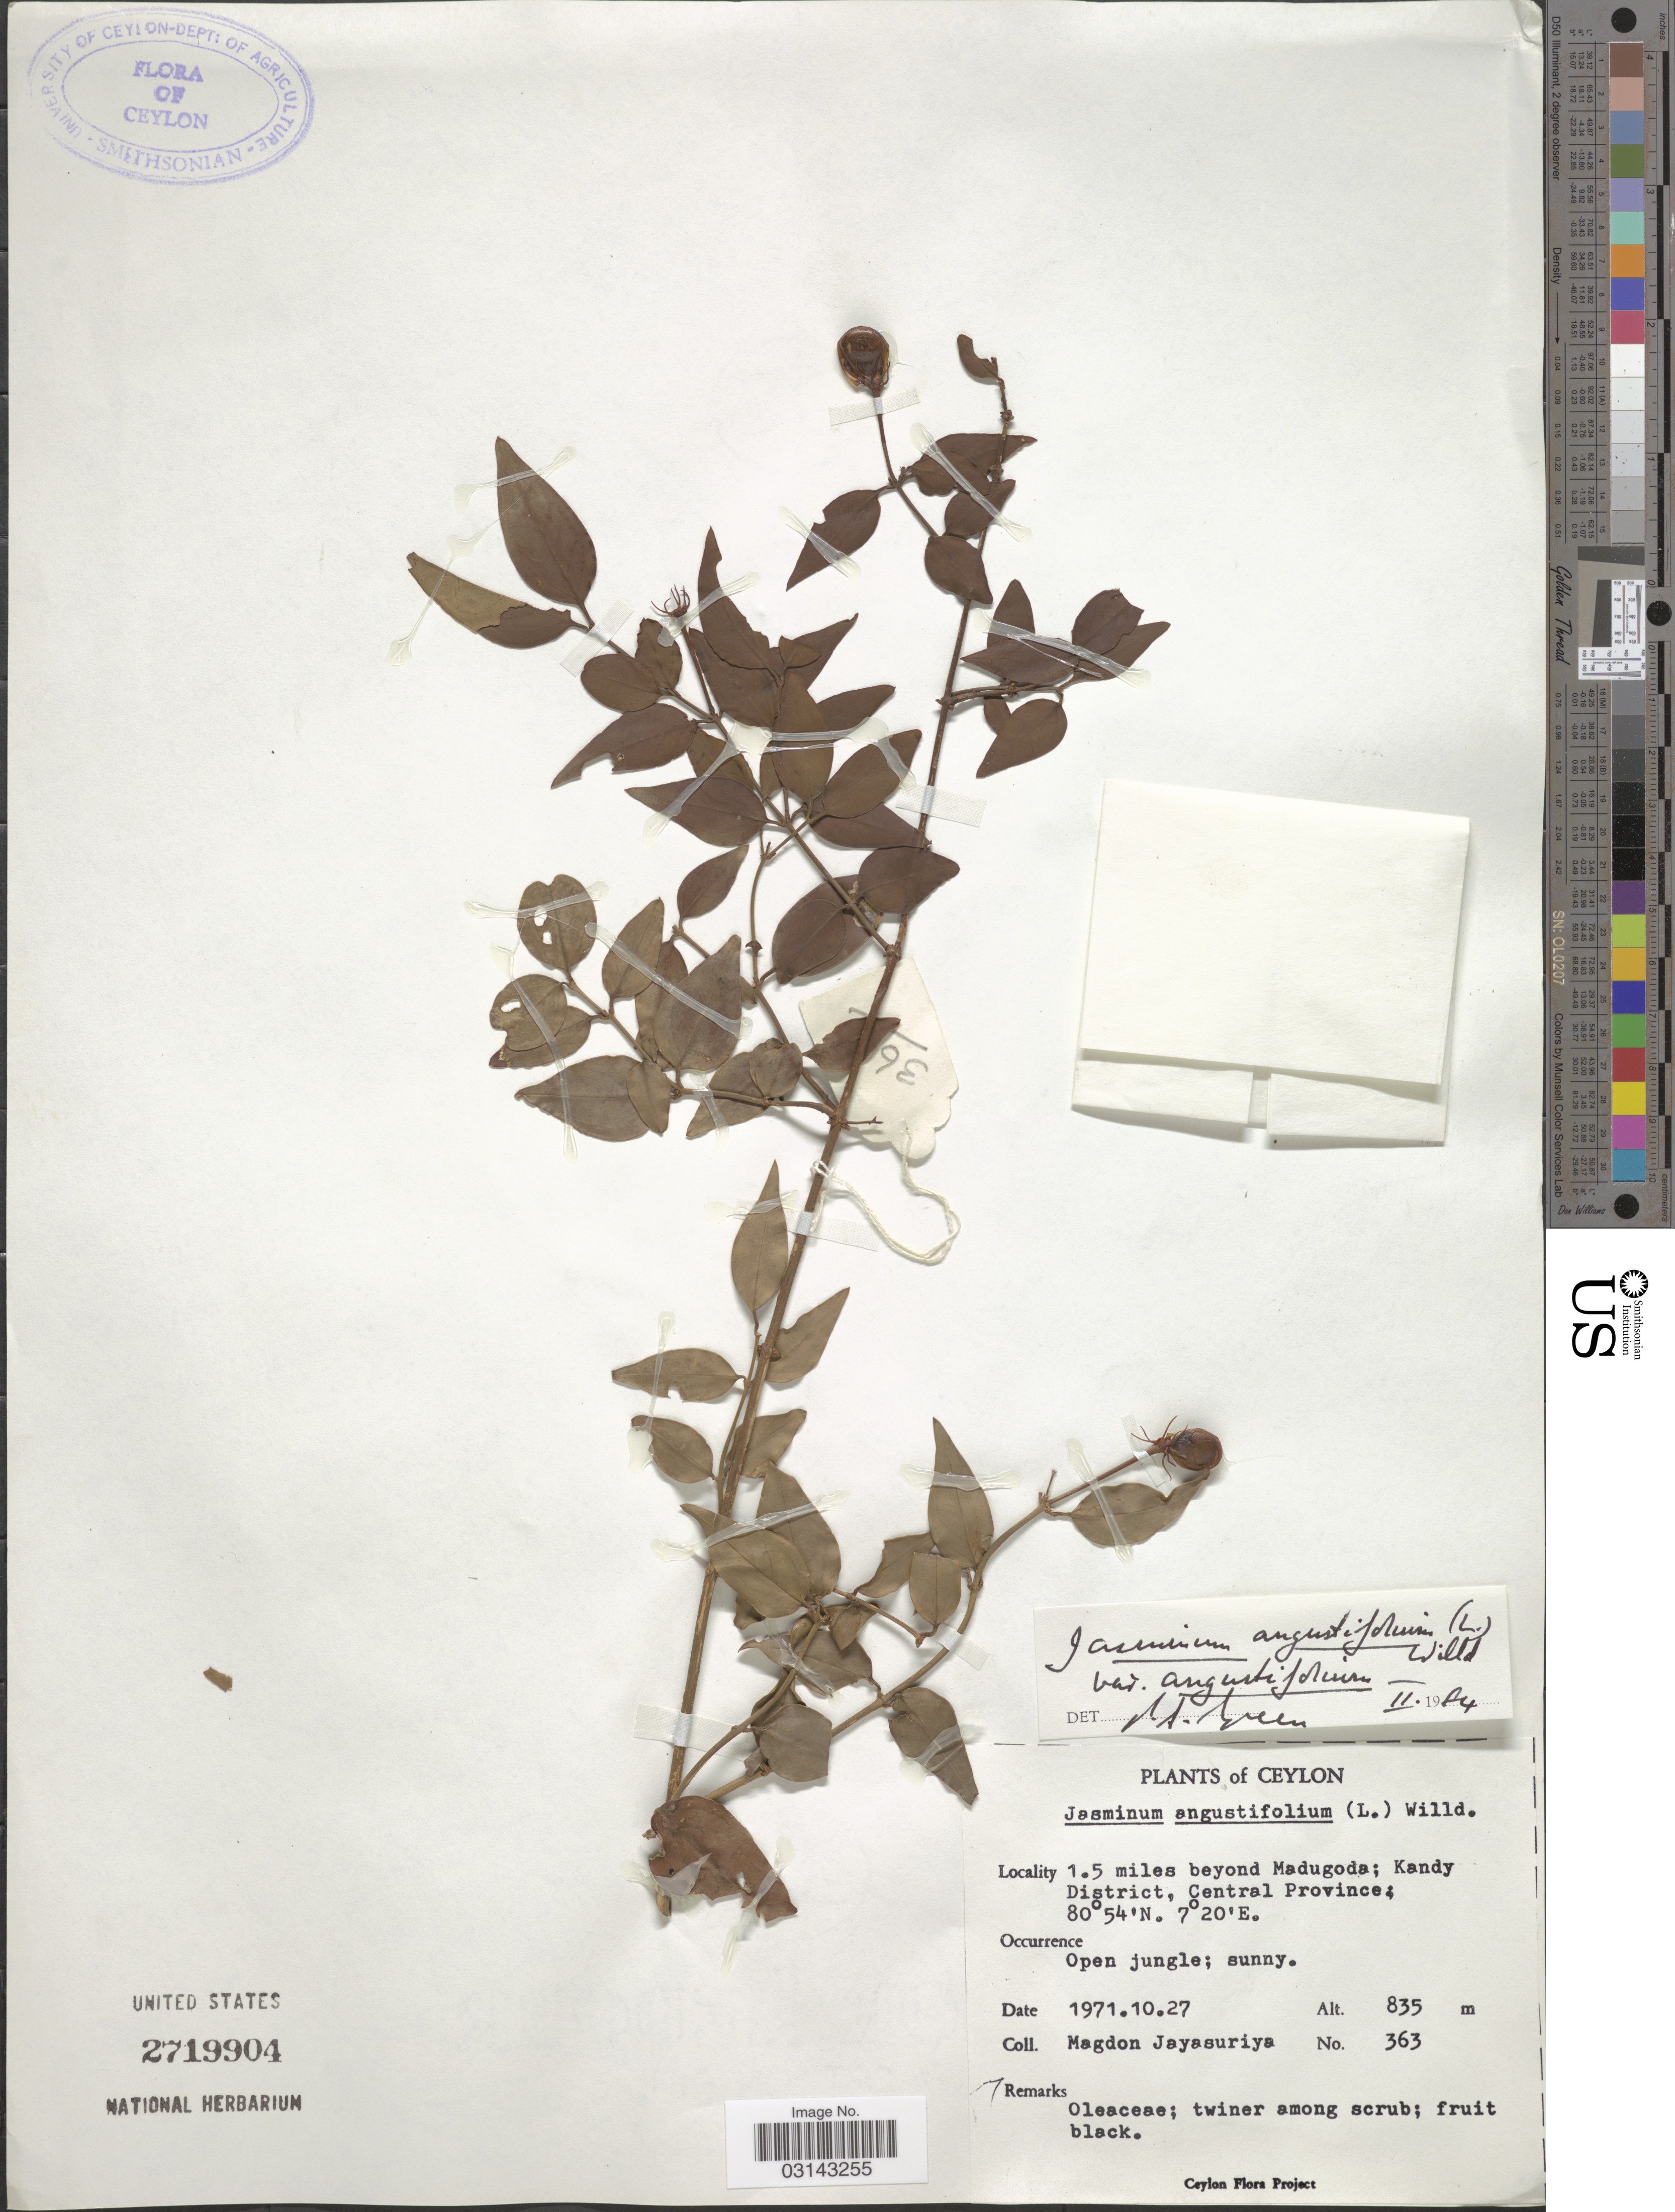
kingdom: Plantae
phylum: Tracheophyta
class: Magnoliopsida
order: Lamiales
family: Oleaceae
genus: Jasminum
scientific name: Jasminum angustifolium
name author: (L.) Willd.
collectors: A. H. Jayasuriya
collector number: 363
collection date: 1971-10-27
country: Sri Lanka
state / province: Central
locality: Ceylon. 1.5 miles beyond madugoda; Kandy District.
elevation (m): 835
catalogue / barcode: US 2719904